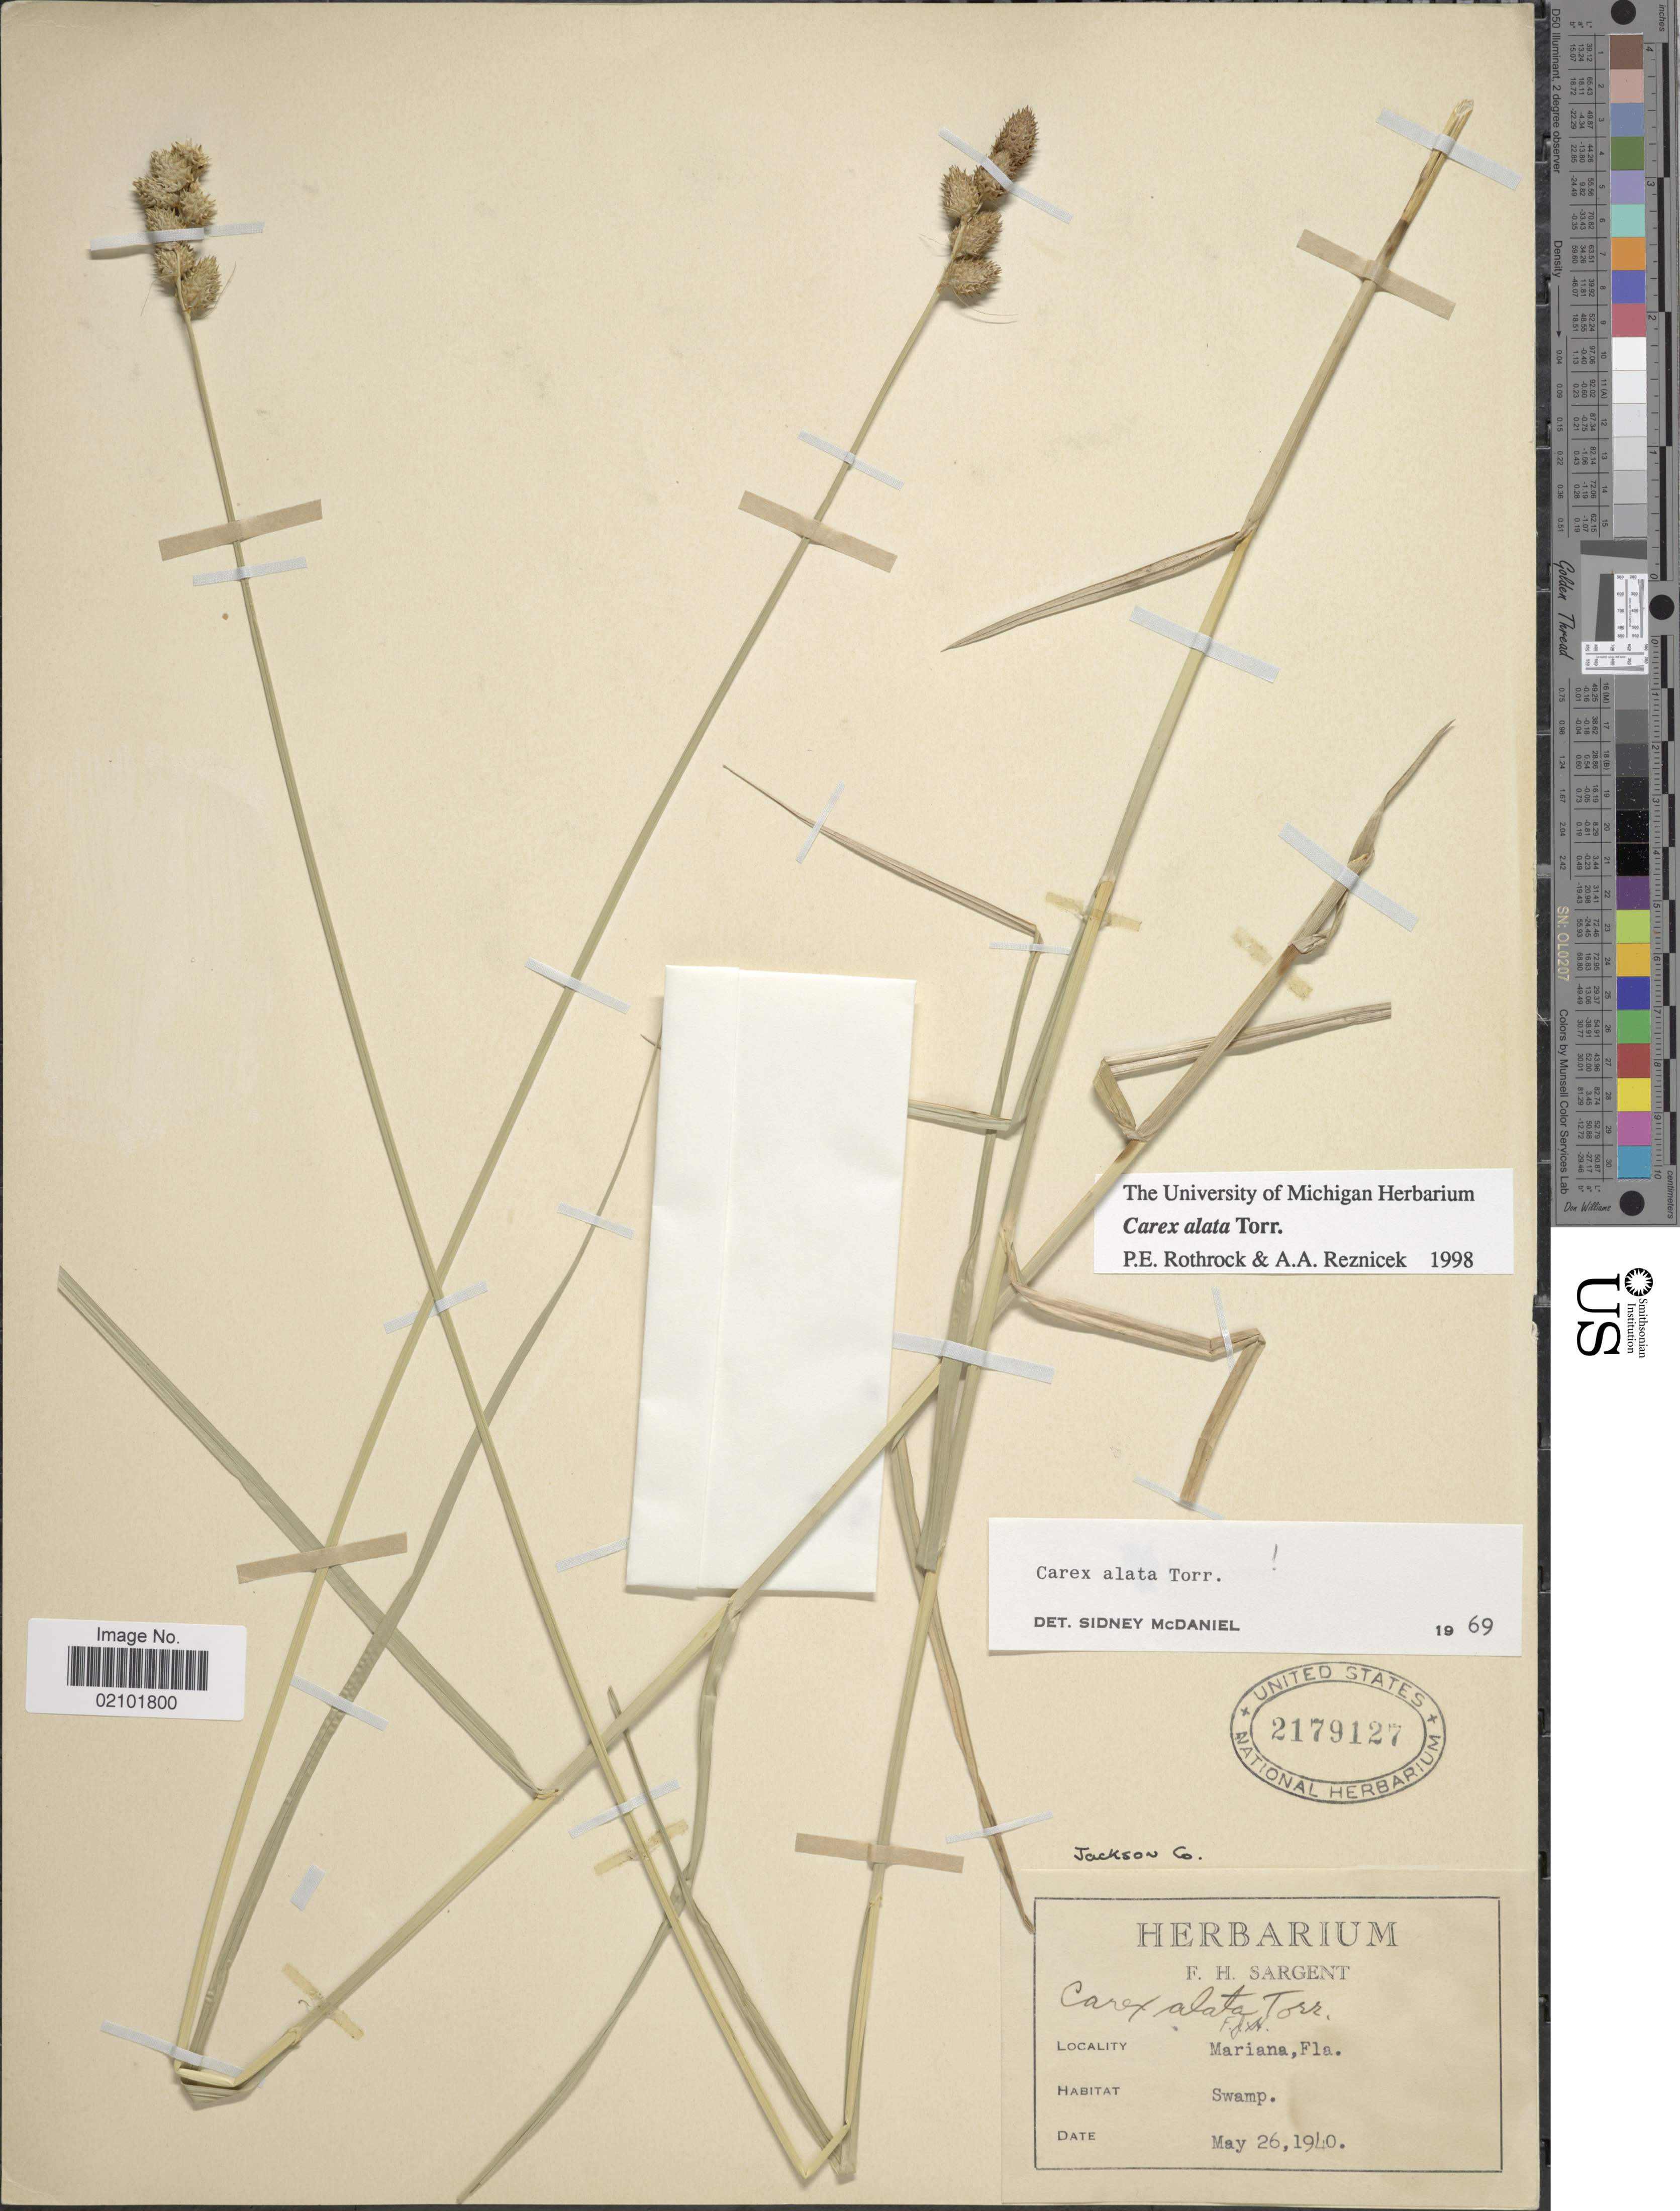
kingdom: Plantae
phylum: Tracheophyta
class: Liliopsida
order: Poales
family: Cyperaceae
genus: Carex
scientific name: Carex alata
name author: Torr.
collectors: Ex herb. F. H. Sargent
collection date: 1940-05-26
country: United States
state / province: Florida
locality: Jackson Co. Mariana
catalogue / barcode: US 2179127